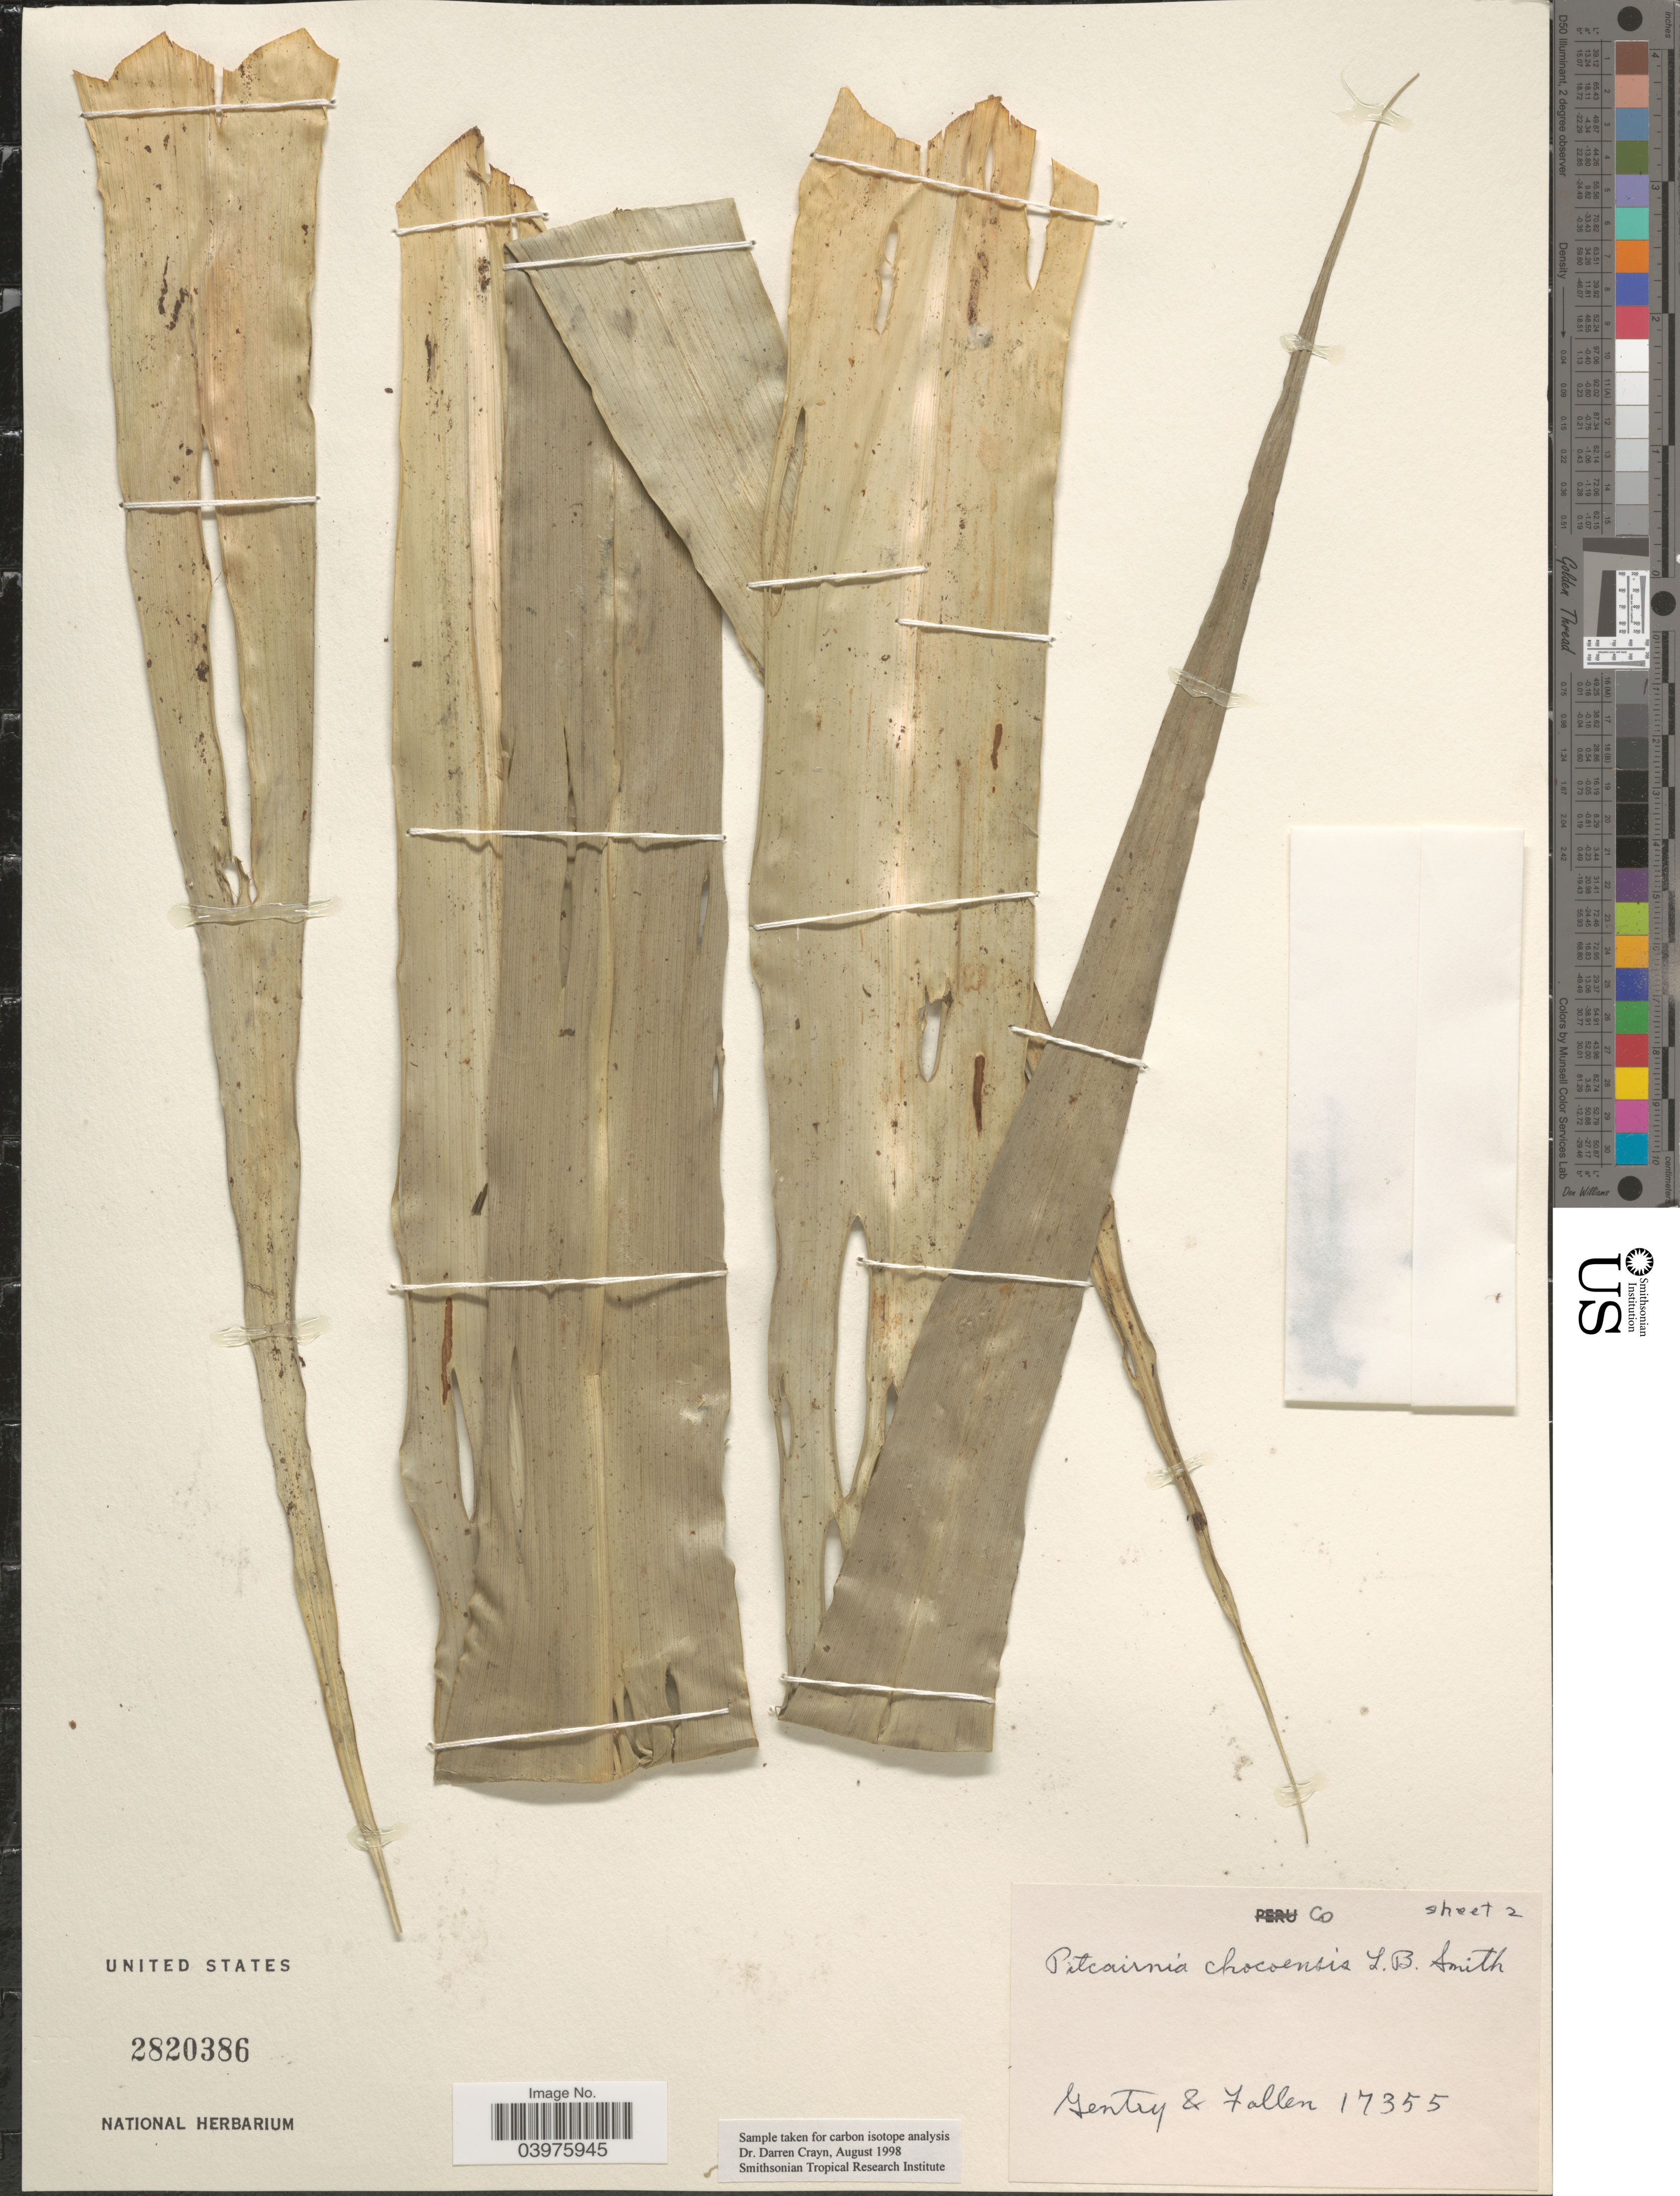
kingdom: Plantae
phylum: Tracheophyta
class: Liliopsida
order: Poales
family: Bromeliaceae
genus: Pitcairnia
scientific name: Pitcairnia chocoensis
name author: L.B. Sm.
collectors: Gentry, -- & -- Fallen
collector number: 17355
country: Colombia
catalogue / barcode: US 2820386